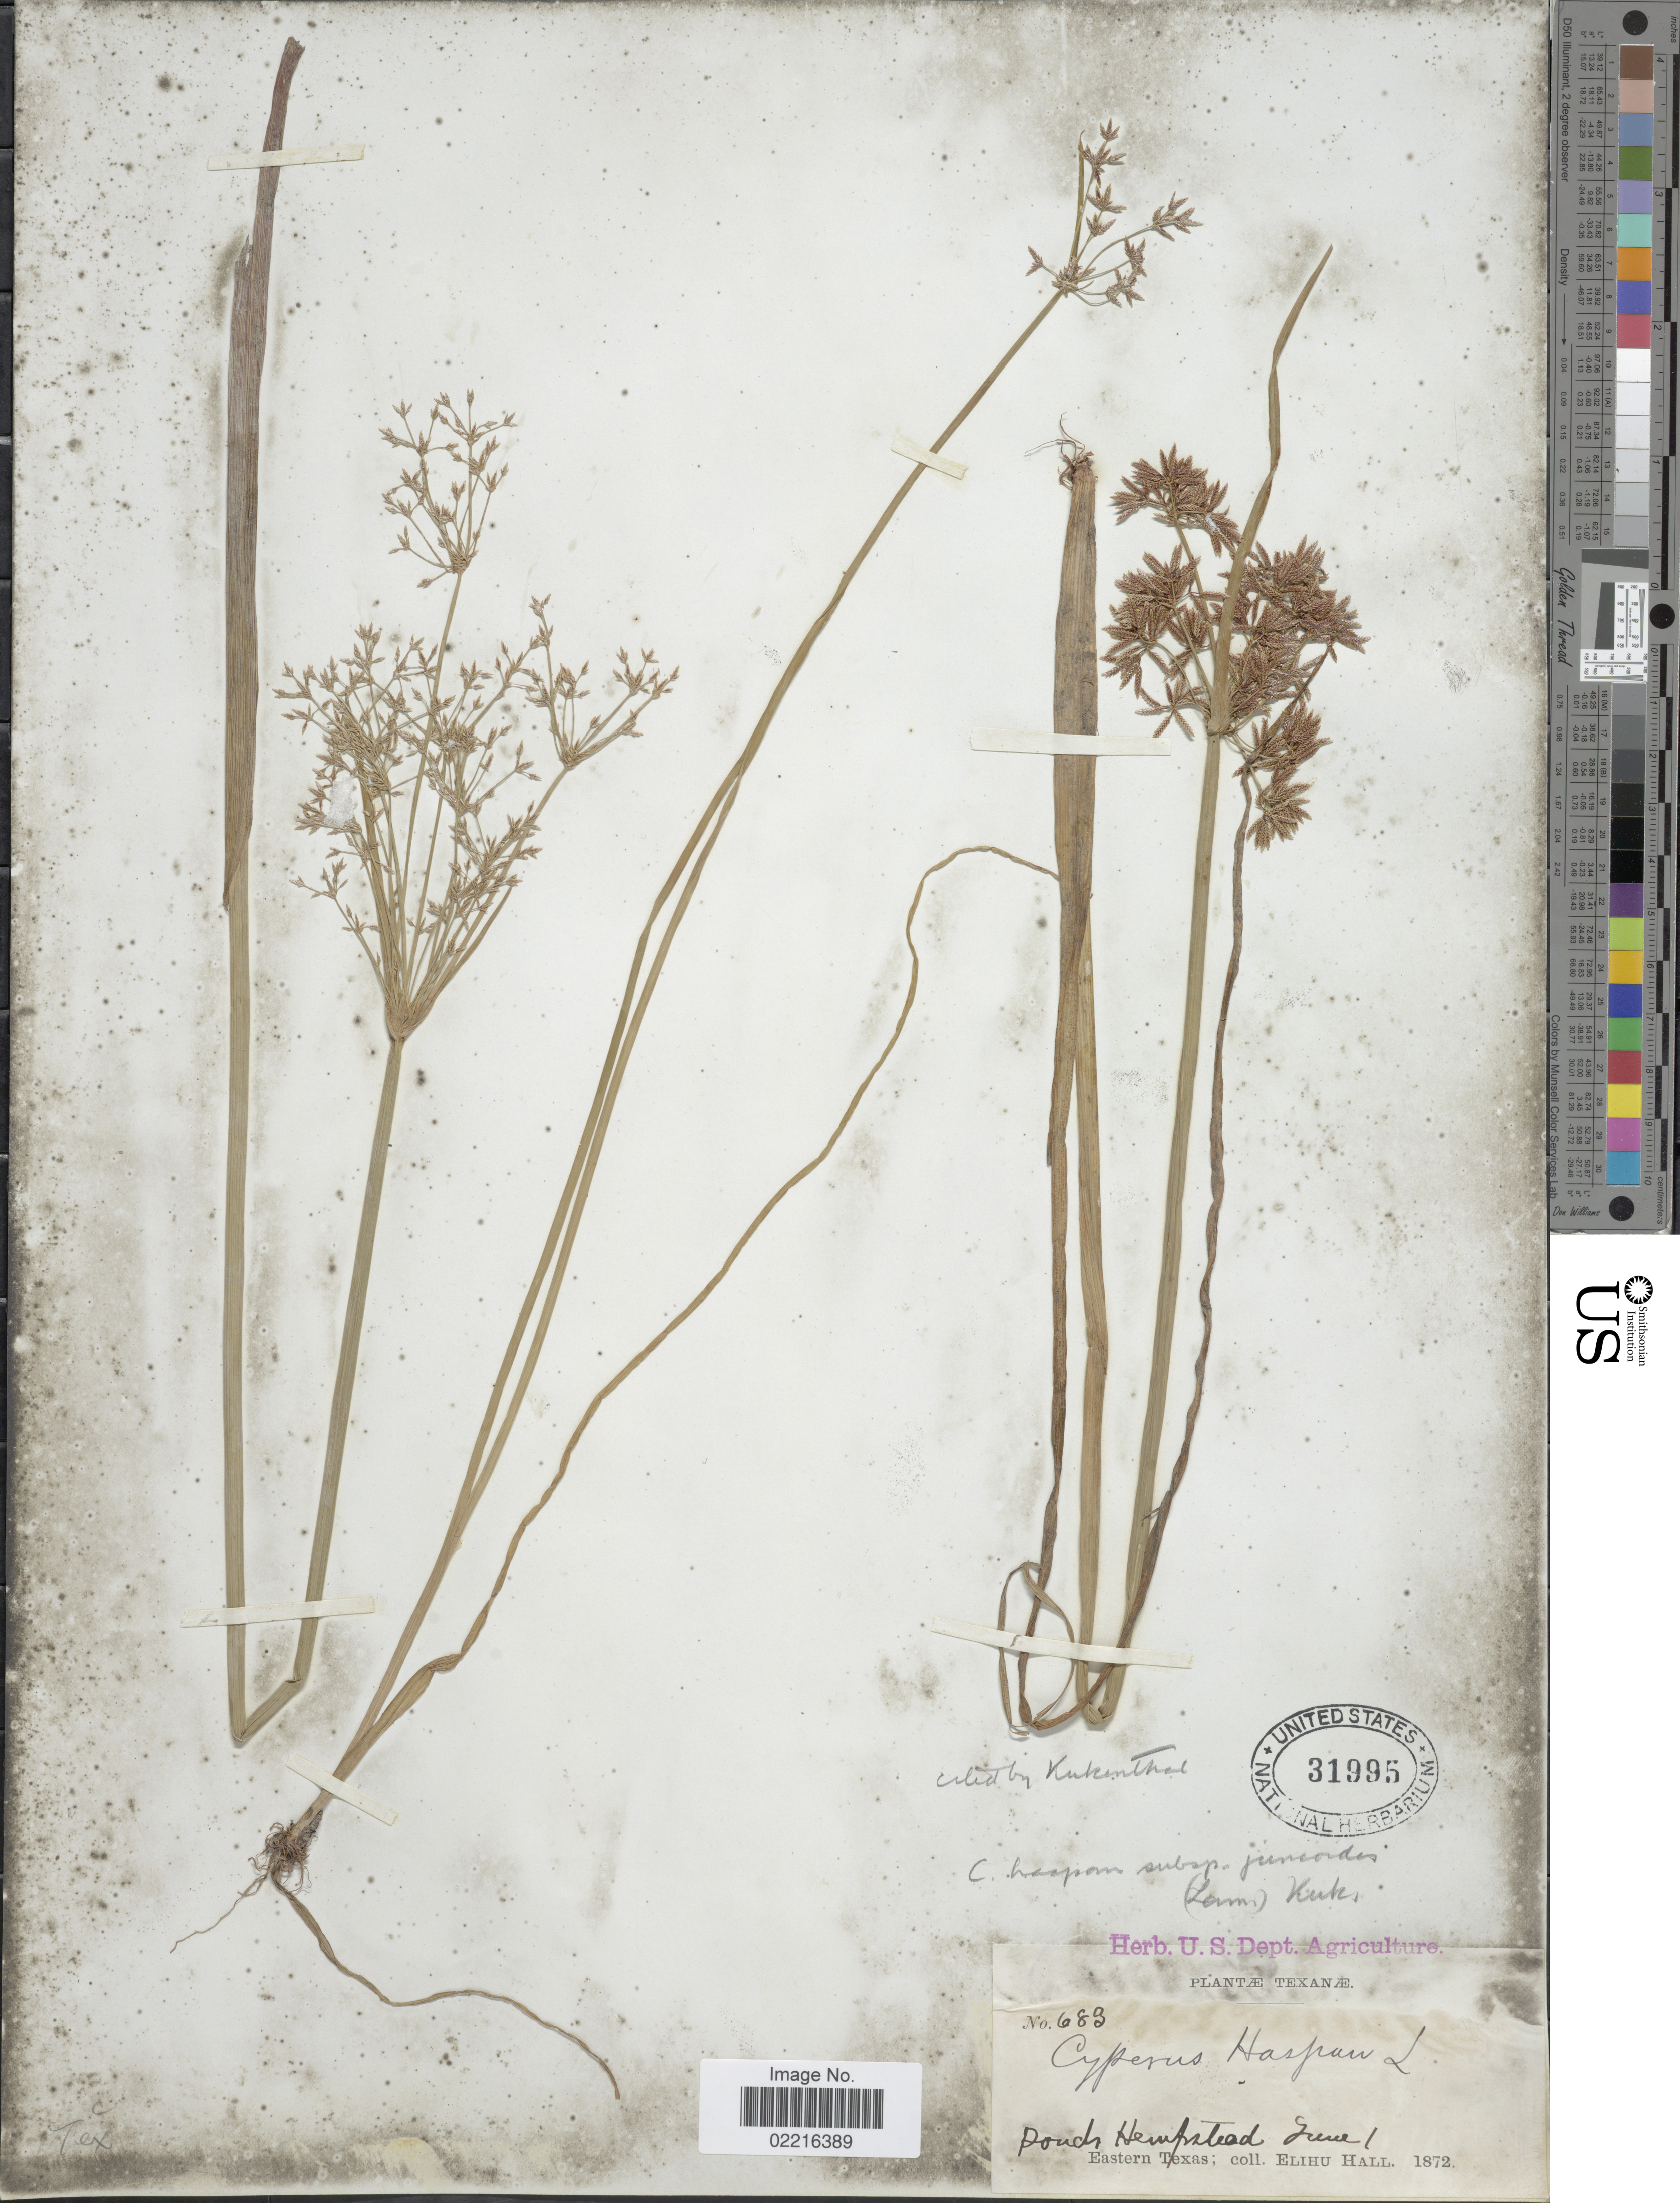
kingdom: Plantae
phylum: Tracheophyta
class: Liliopsida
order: Poales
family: Cyperaceae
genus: Cyperus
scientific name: Cyperus haspan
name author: L.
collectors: E. Hall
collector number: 689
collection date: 1872-06-01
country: United States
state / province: Texas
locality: Ponds Hempstead, Eastern Texas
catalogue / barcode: US 31995